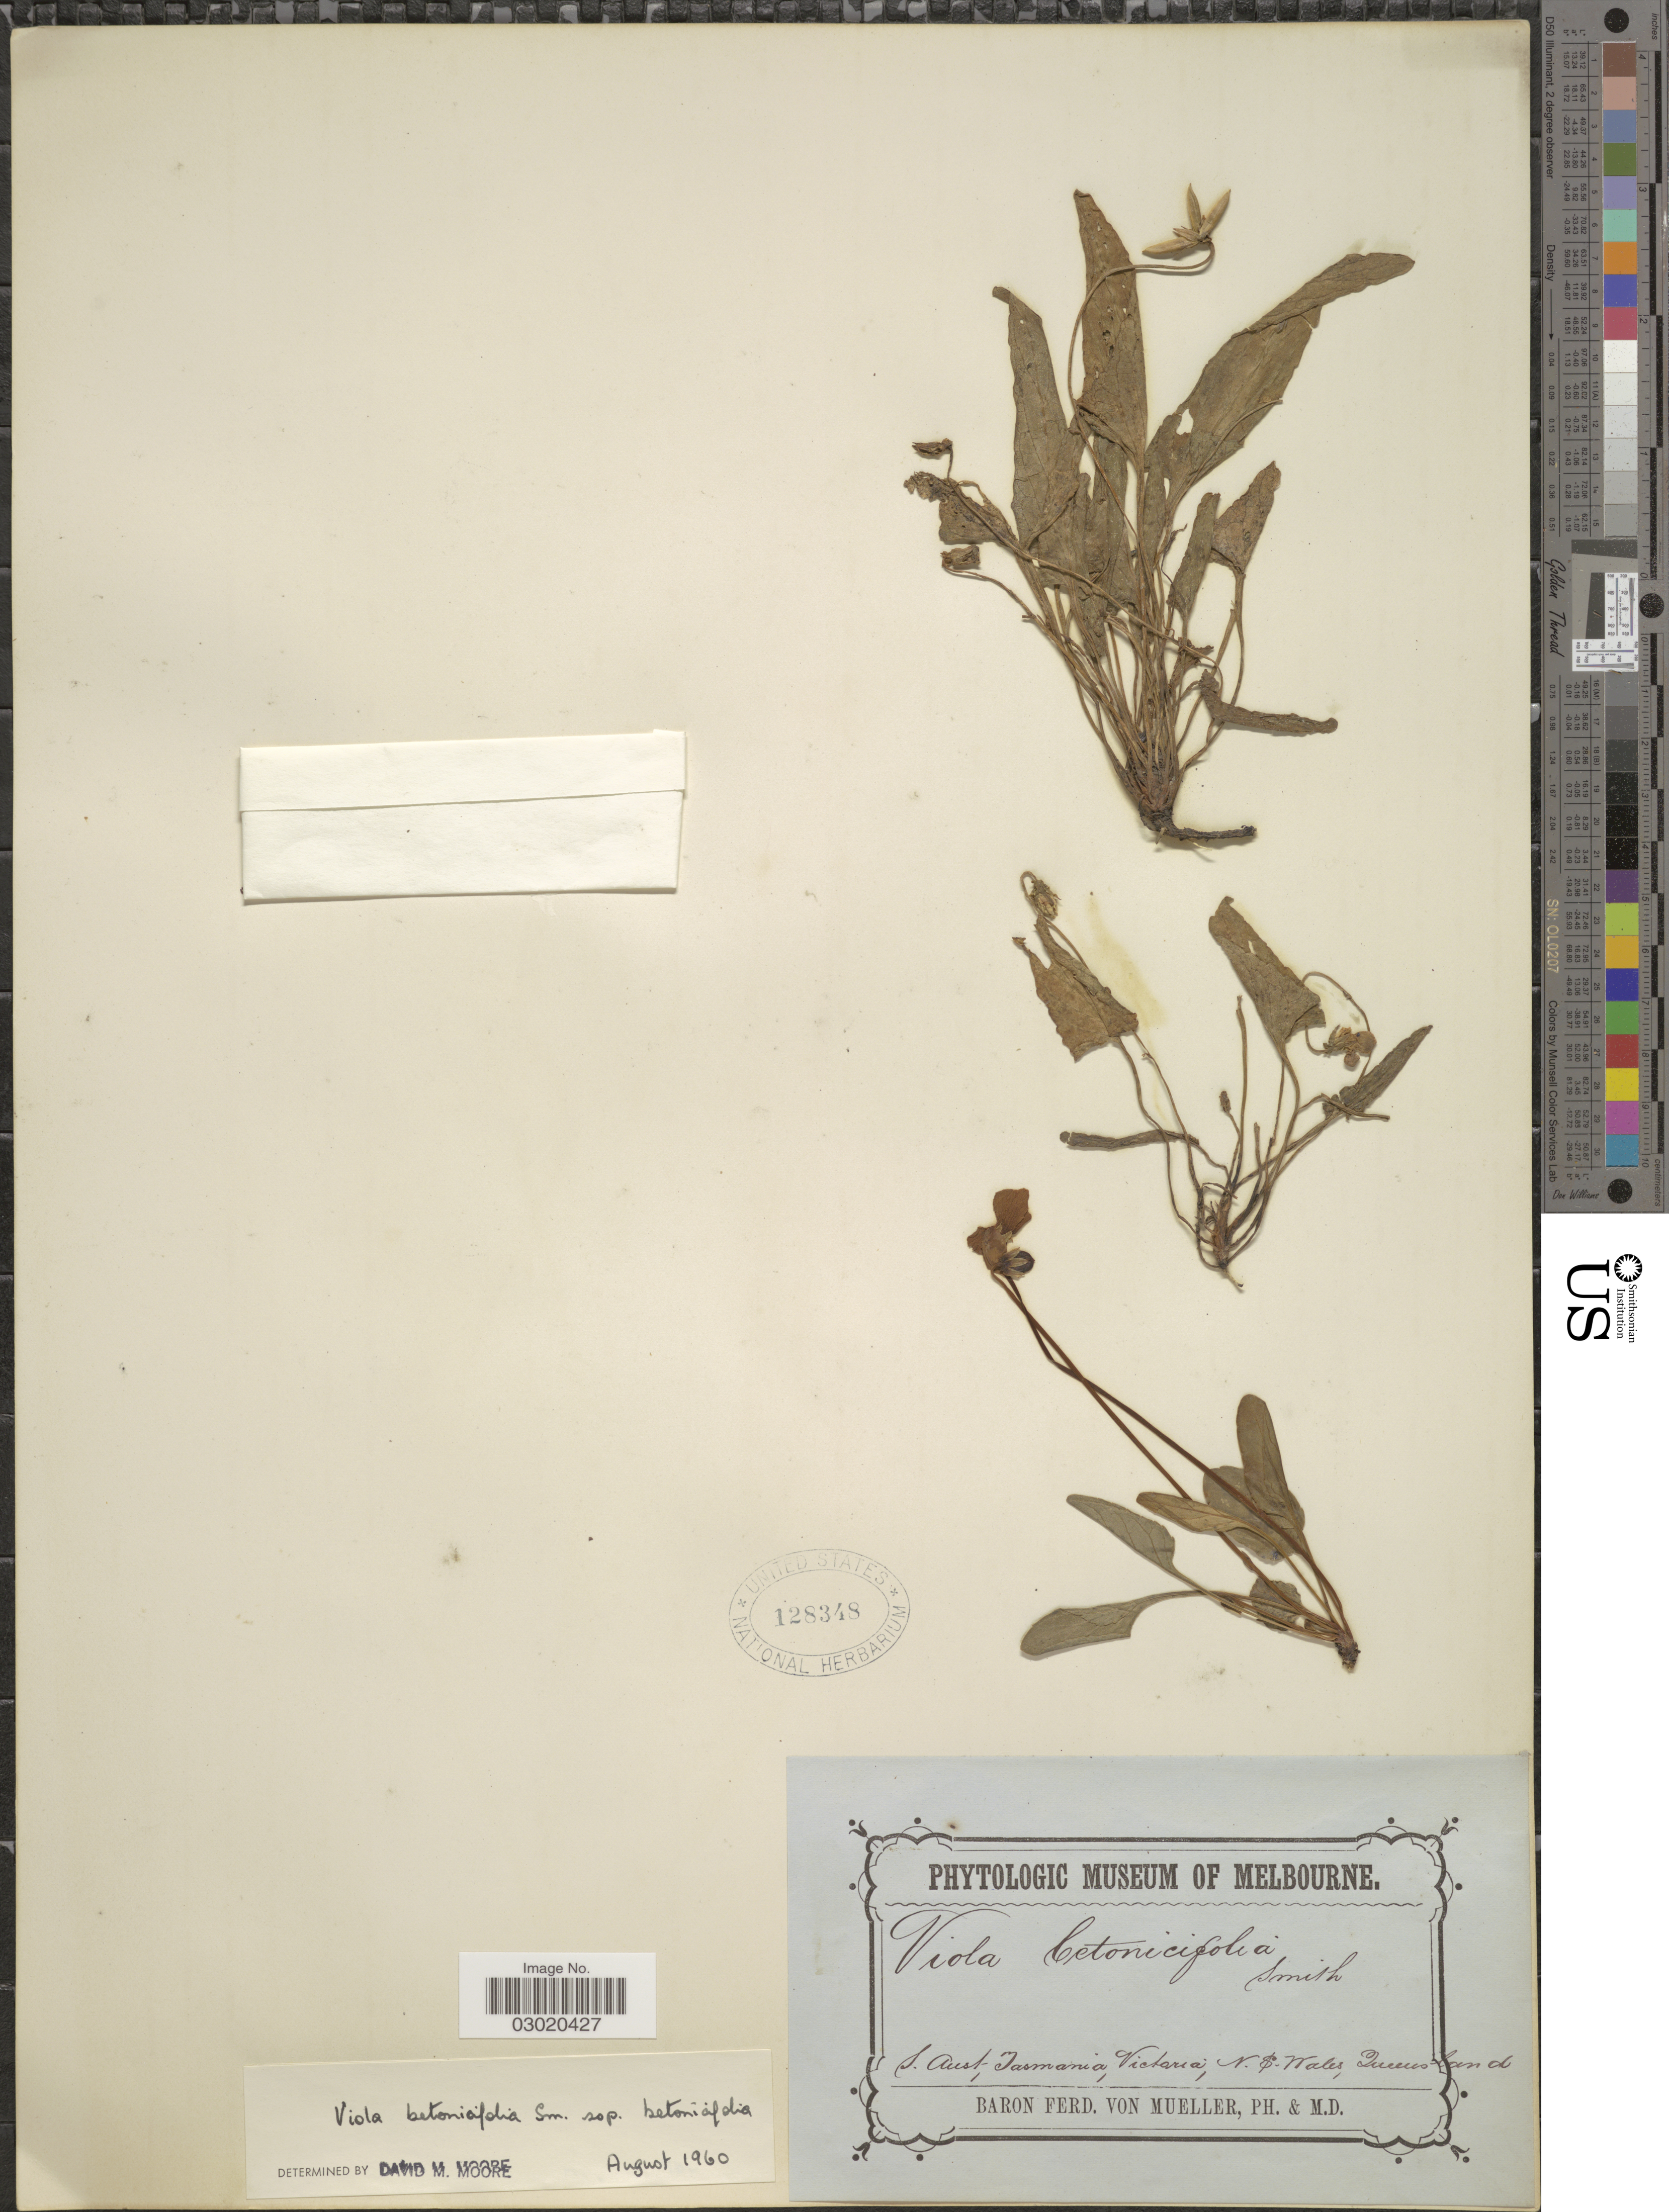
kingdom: Plantae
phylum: Tracheophyta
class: Magnoliopsida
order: Malpighiales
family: Violaceae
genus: Viola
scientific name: Viola betonicifolia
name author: Sm.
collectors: F. Mueller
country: Australia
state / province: Victoria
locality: S. Aust., Tasmania, Victoria, N.S. Wales, Queensland.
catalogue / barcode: US 128348